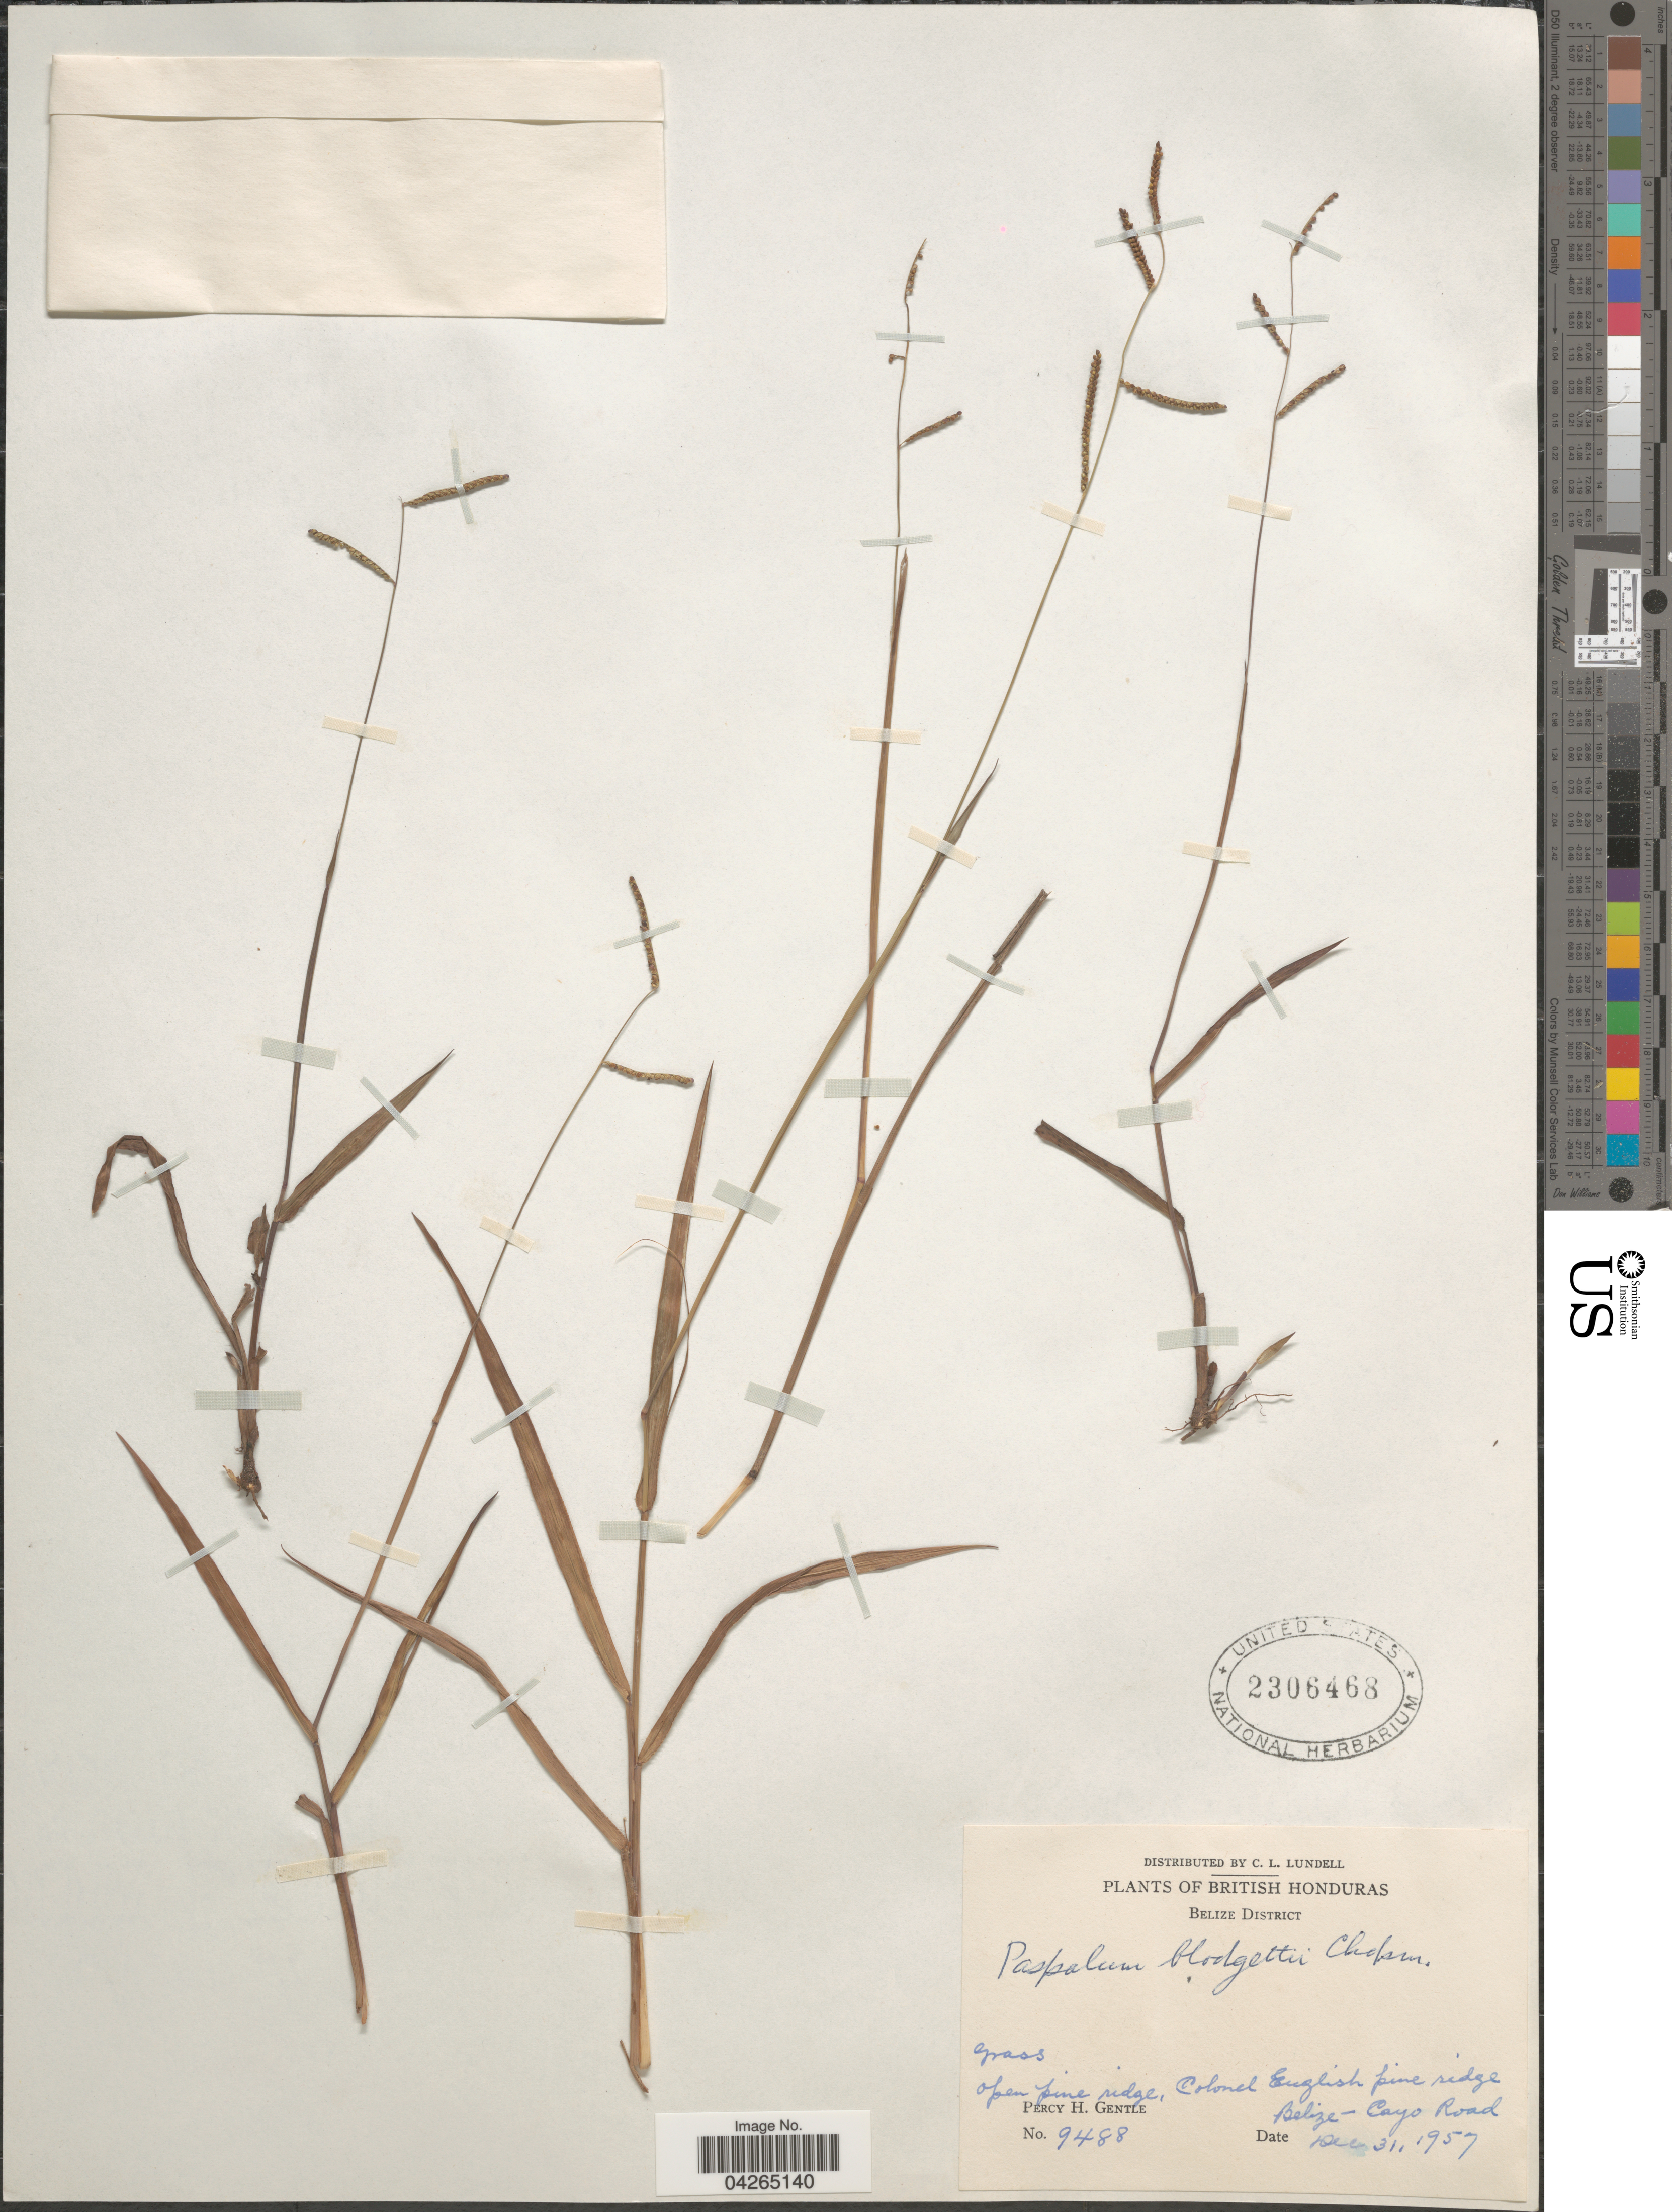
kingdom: Plantae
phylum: Tracheophyta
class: Liliopsida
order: Poales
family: Poaceae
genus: Paspalum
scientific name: Paspalum blodgettii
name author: Chapm.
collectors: P. H. Gentle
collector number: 9488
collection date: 1957-12-31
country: Belize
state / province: Belize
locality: British Honduras. Belize District. Open pine ridge, Colonel English pine ridge Belize-Cayo Road.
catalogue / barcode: US 2306468